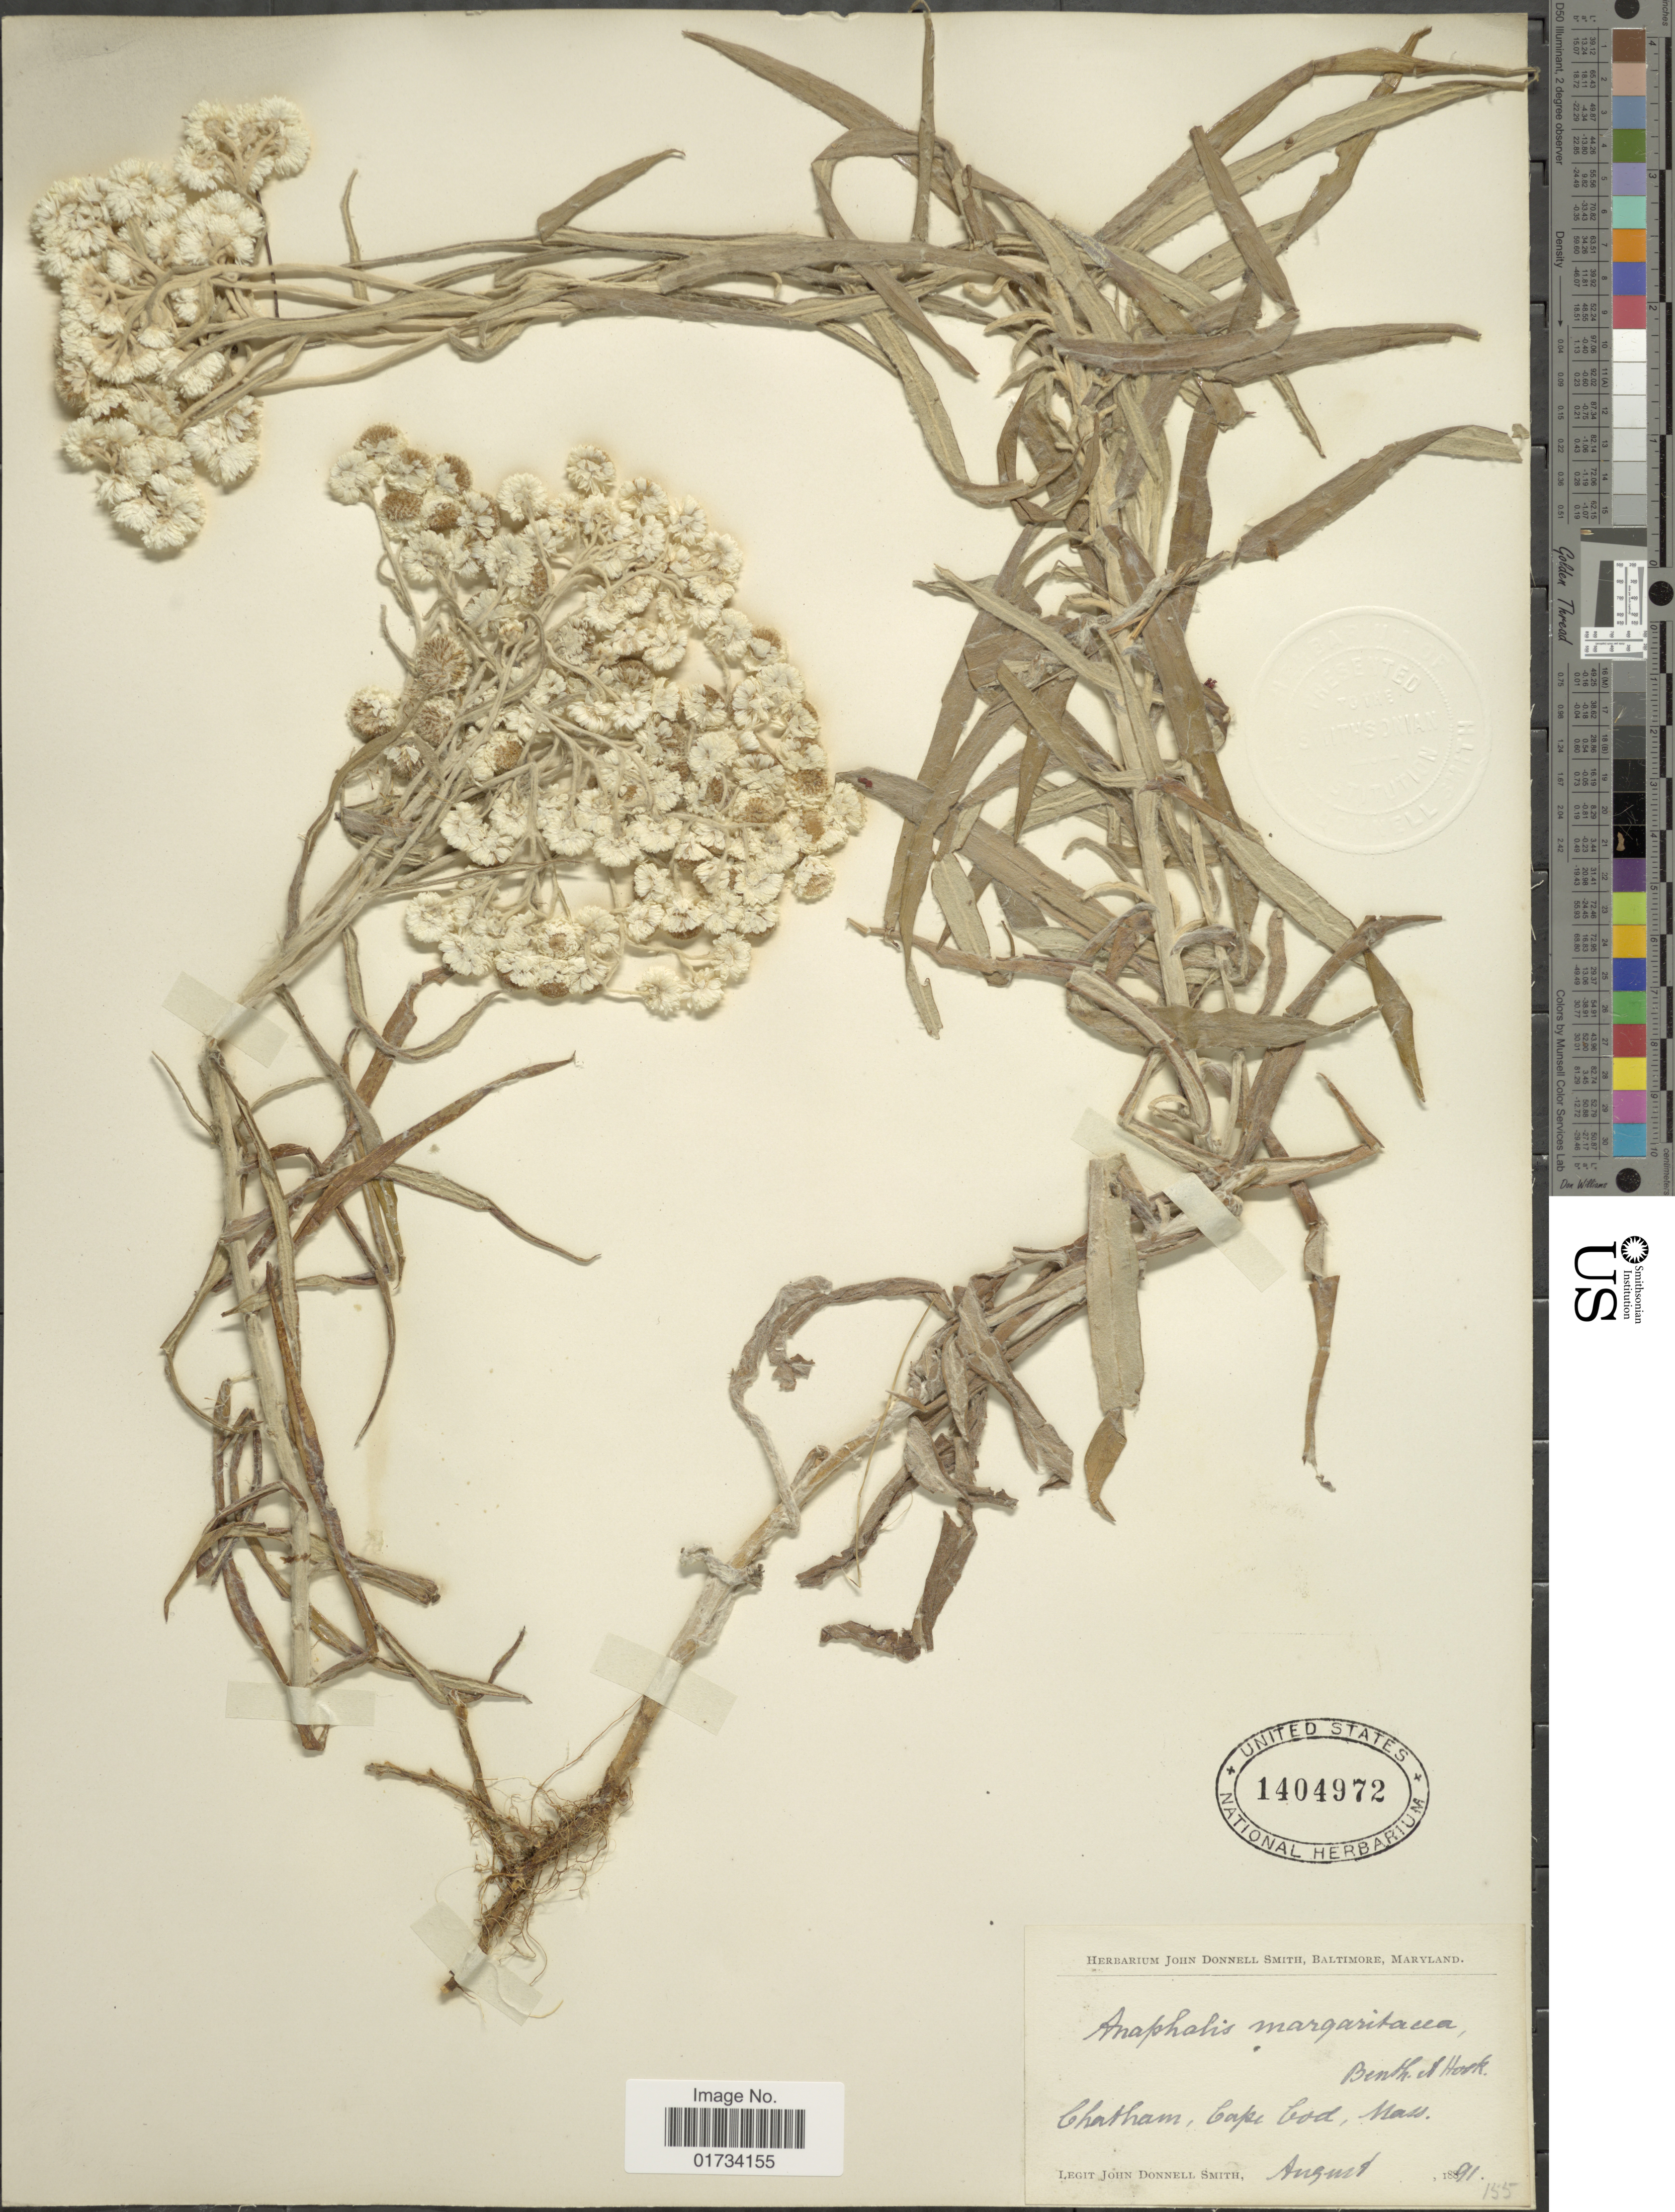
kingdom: Plantae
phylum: Tracheophyta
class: Magnoliopsida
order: Asterales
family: Asteraceae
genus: Anaphalis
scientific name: Anaphalis margaritacea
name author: (L.) Benth. & Hook. f.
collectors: J. Donnell Smith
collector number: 155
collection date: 1891-08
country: United States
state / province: Massachusetts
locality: Chatham. Cape Cod.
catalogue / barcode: US 1404972